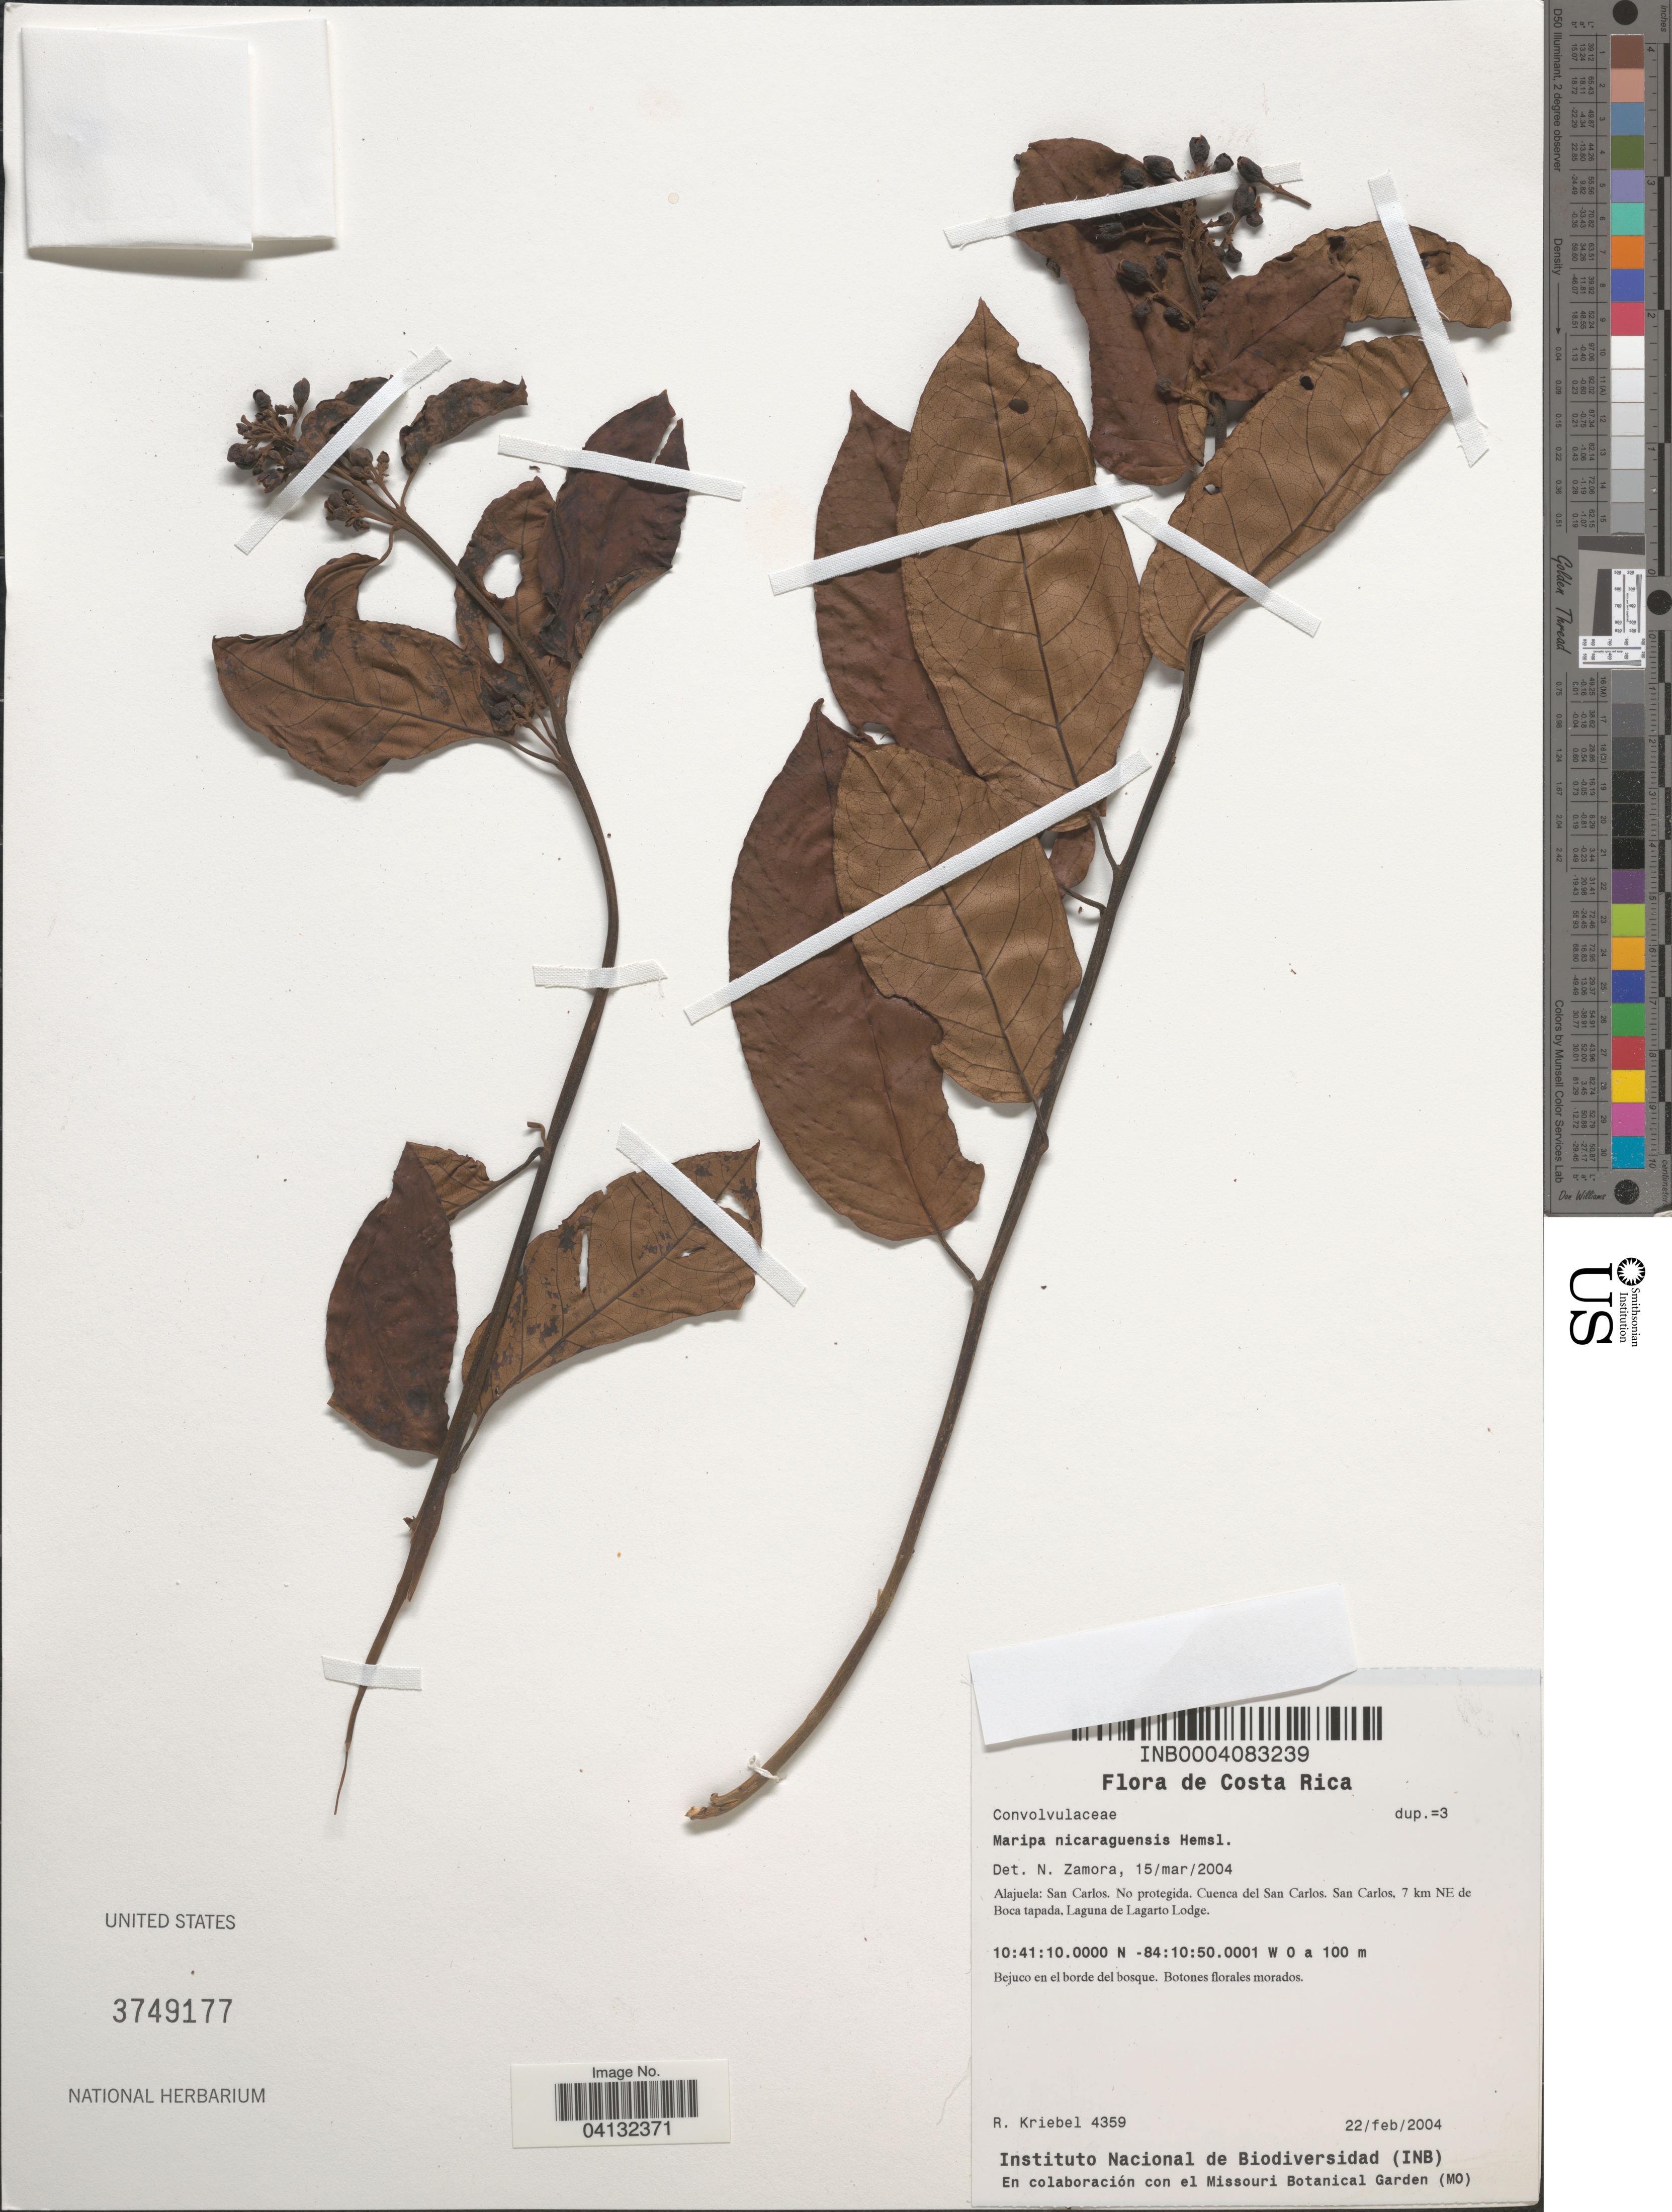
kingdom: Plantae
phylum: Tracheophyta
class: Magnoliopsida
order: Solanales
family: Convolvulaceae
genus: Maripa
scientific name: Maripa nicaraguensis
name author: Hemsl.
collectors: R. Kriebel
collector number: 4359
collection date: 2004-02-22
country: Costa Rica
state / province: Alajuela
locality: San Carlos. No protegida. Cuenca del San Carlos. San Carlos, 7 km NE de Boca tapada. Laguna de Lagarto Lodge.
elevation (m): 0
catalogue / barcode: US 3749177